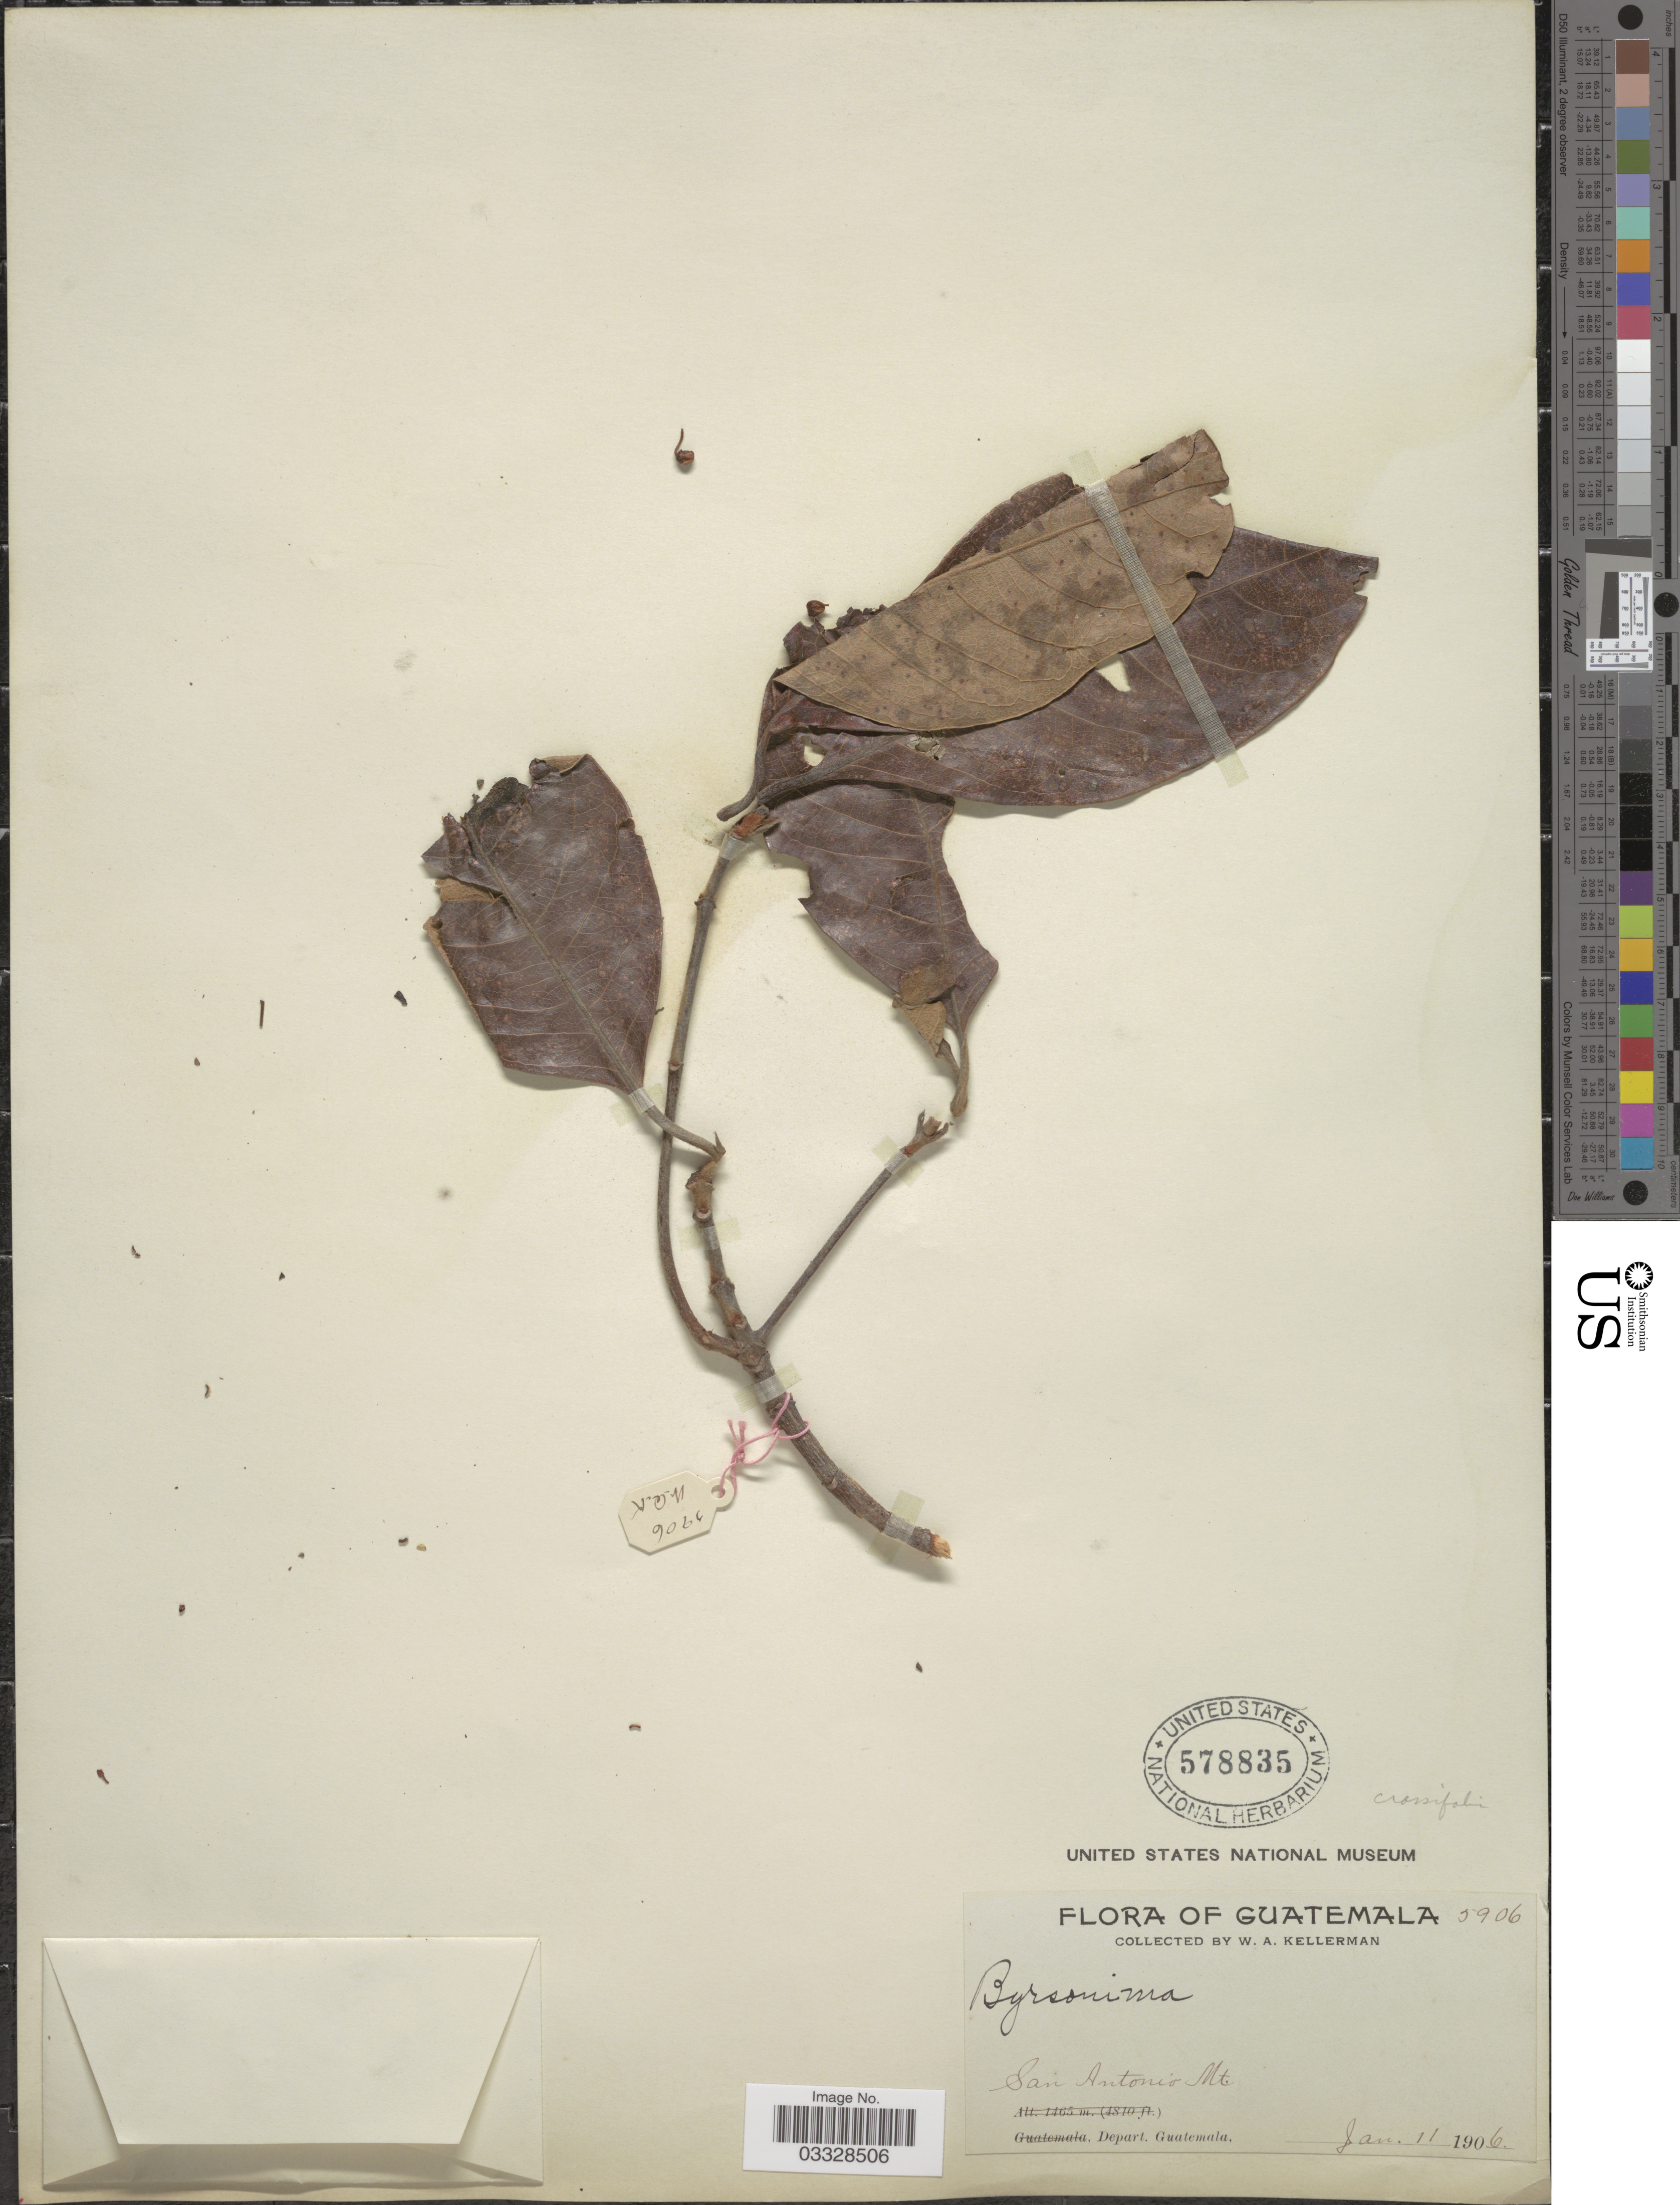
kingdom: Plantae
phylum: Tracheophyta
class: Magnoliopsida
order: Malpighiales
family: Malpighiaceae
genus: Byrsonima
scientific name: Byrsonima crassifolia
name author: (L.) Kunth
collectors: W. Kellerman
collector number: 5906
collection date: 1906-01-11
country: Guatemala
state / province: Guatemala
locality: San Antonio Mt. Depart. Guatemala.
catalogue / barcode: US 578835